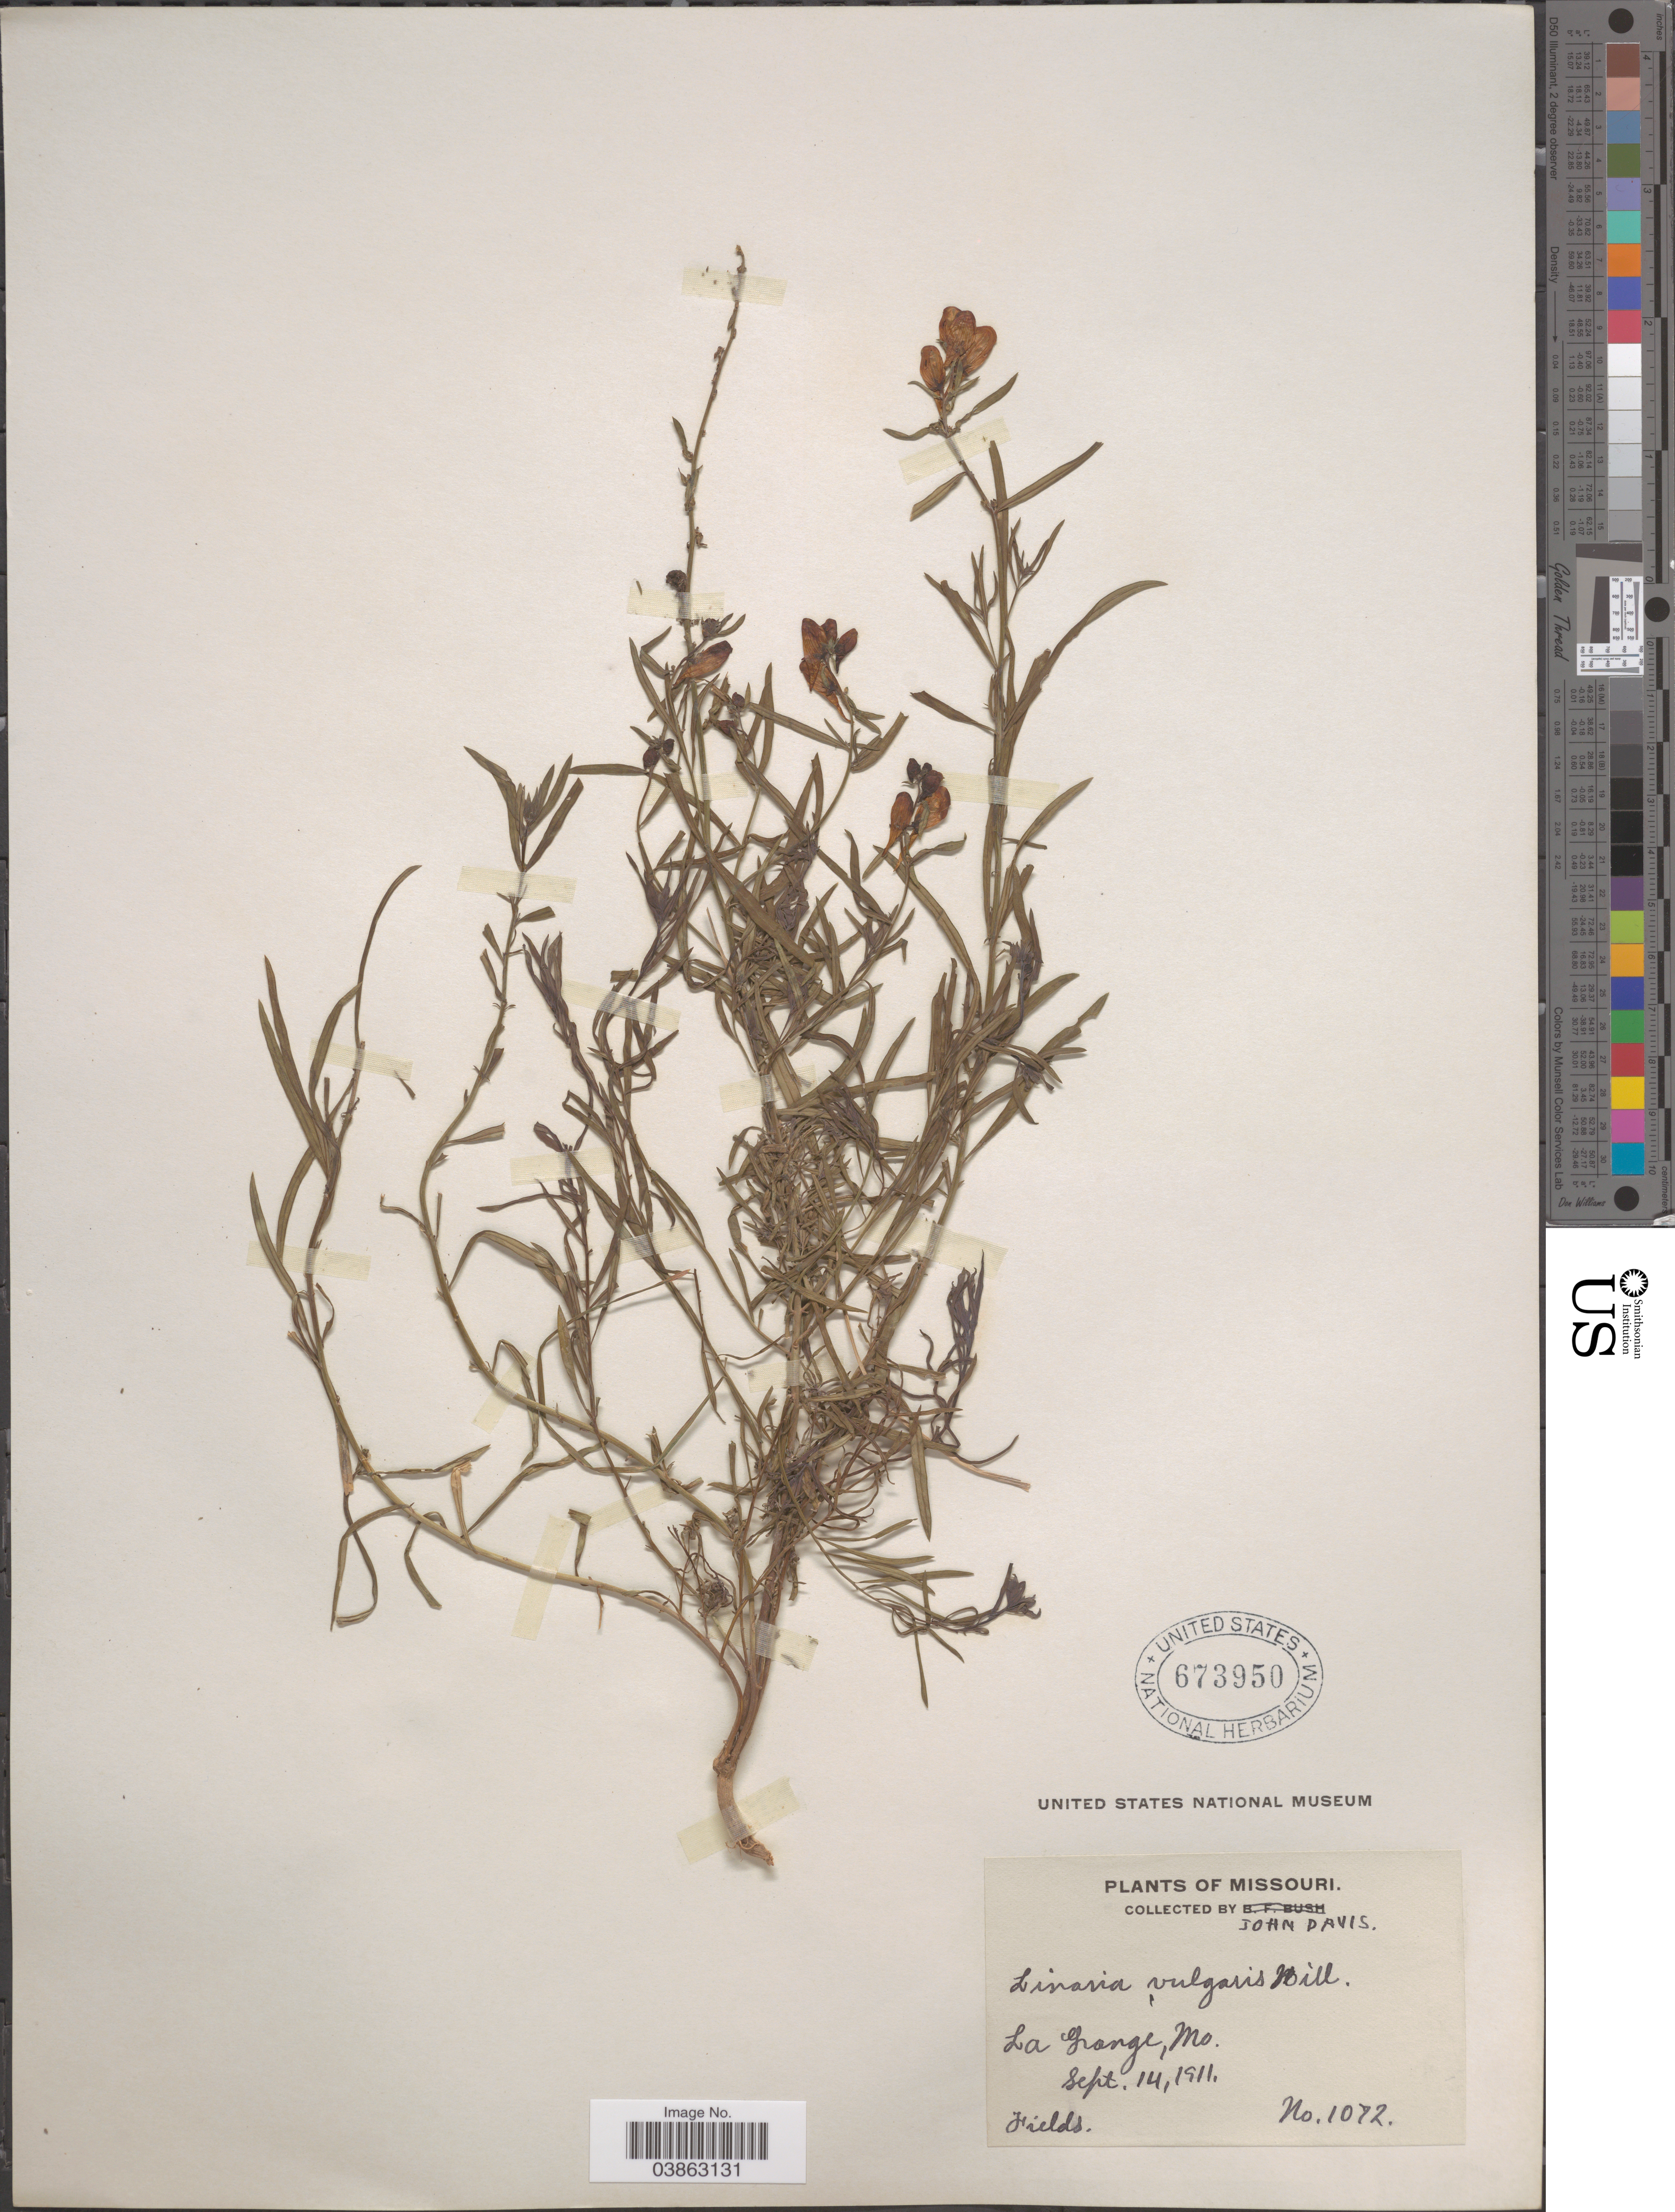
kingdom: Plantae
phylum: Tracheophyta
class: Magnoliopsida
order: Lamiales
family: Plantaginaceae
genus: Linaria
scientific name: Linaria vulgaris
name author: Mill.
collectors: J. Davis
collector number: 1072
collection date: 1911-09-14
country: United States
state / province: Missouri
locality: La Grange.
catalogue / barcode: US 673950